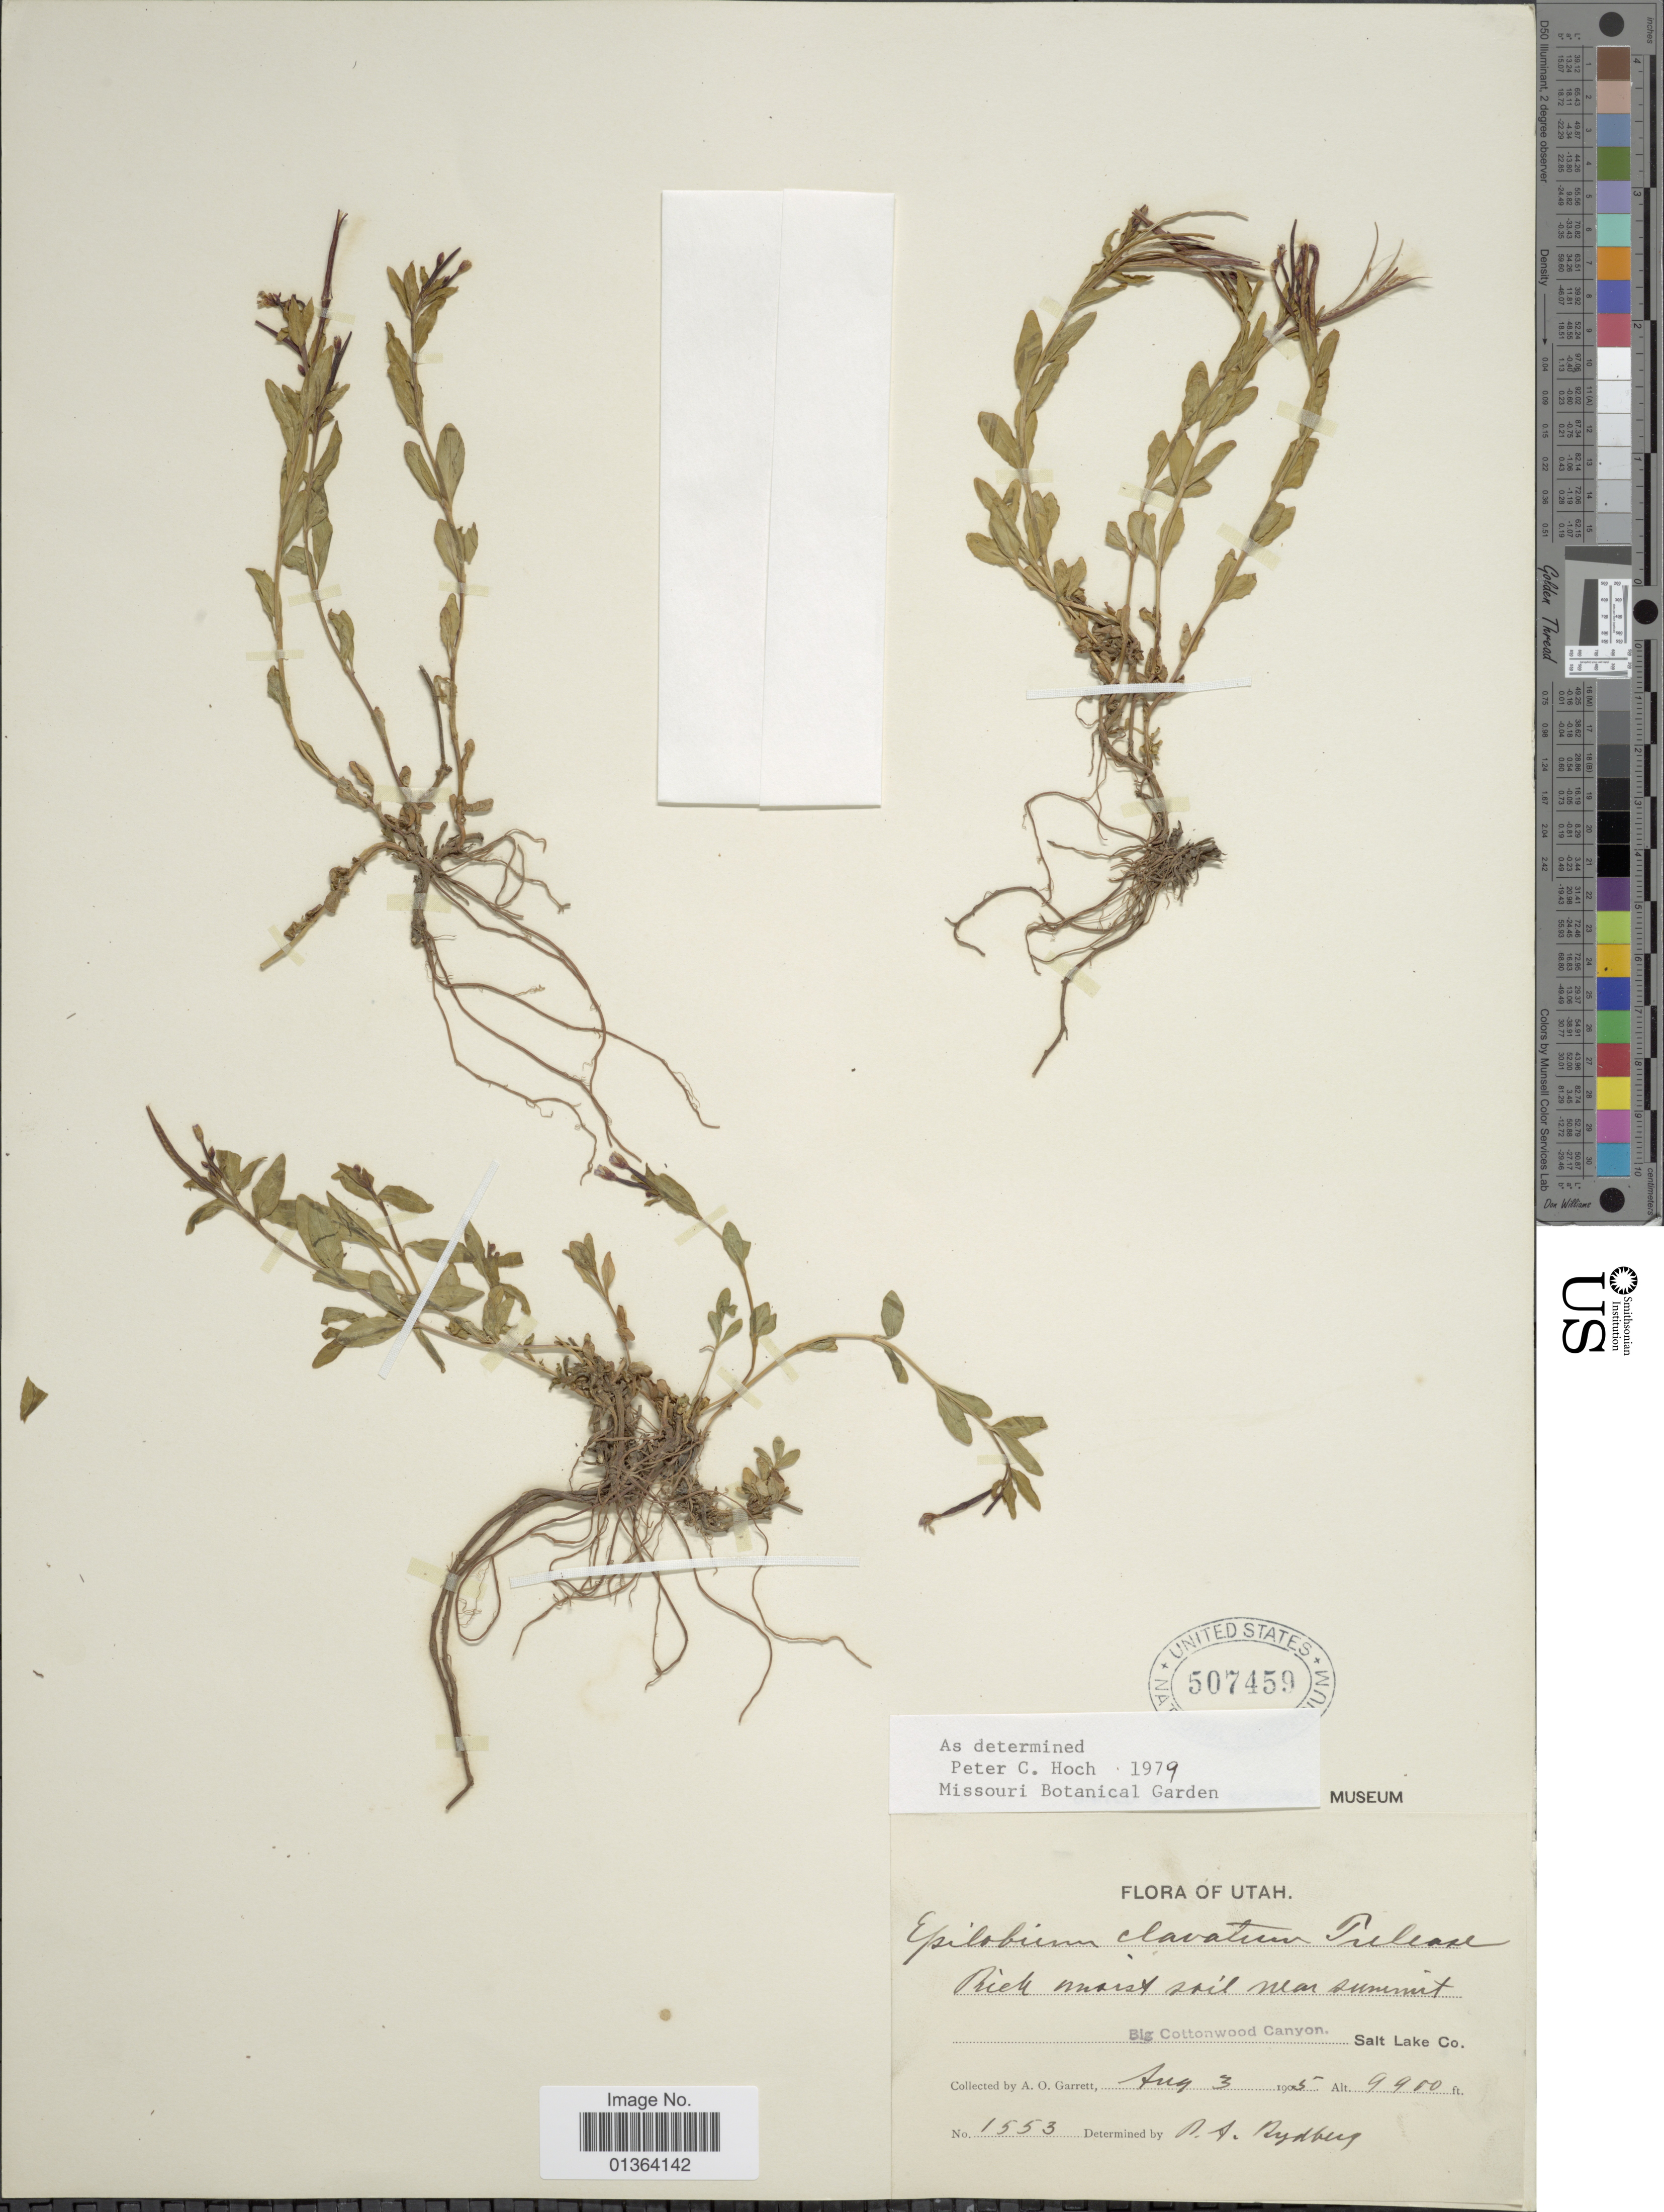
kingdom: Plantae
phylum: Tracheophyta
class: Magnoliopsida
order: Myrtales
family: Onagraceae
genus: Epilobium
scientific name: Epilobium clavatum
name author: Hausskn.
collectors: A. O. Garrett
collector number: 1553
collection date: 1905-08-03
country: United States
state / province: Utah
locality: Big Cottonwood Canyon, Salt Lake Co.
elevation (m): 3018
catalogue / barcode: US 507459